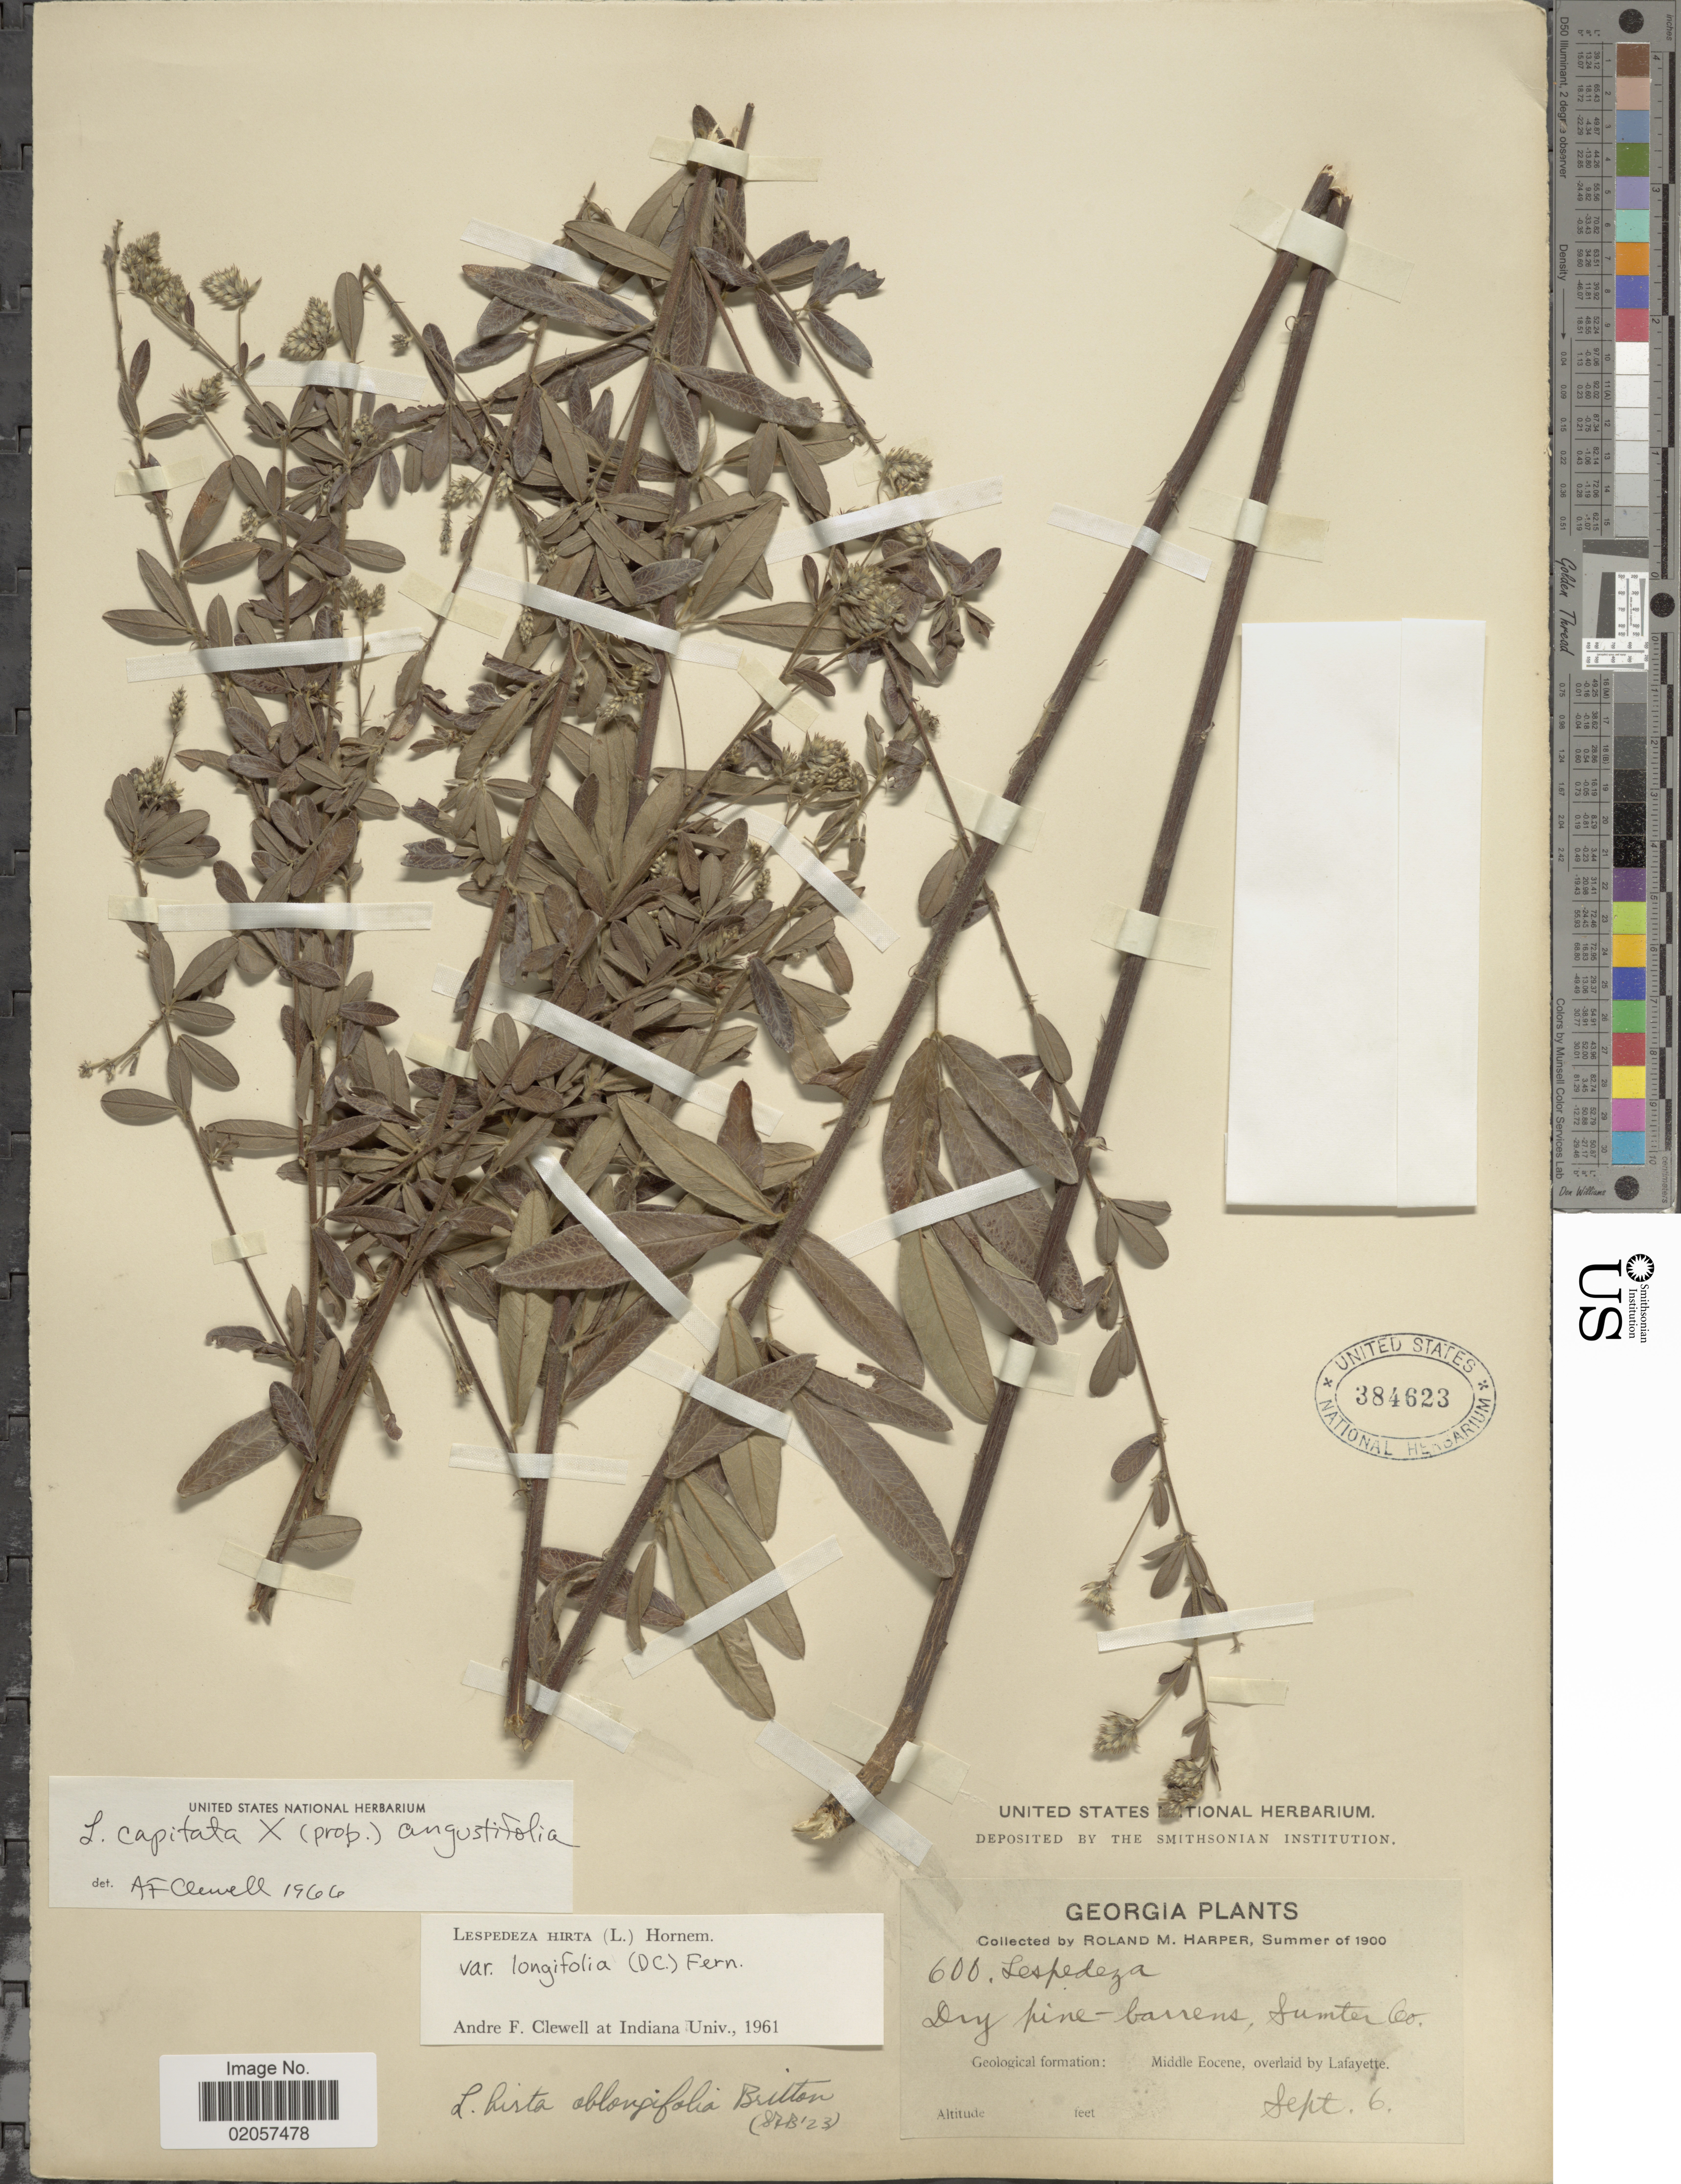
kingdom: Plantae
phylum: Tracheophyta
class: Magnoliopsida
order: Fabales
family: Fabaceae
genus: Lespedeza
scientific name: Lespedeza capitata x L. angustifolia (Pursh) Elliott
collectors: R. M. Harper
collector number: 600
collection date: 1900-09-06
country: United States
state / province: Georgia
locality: Georgia. Middle Eocene, overlaid by lafayette. Sumter Co.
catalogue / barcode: US 384623